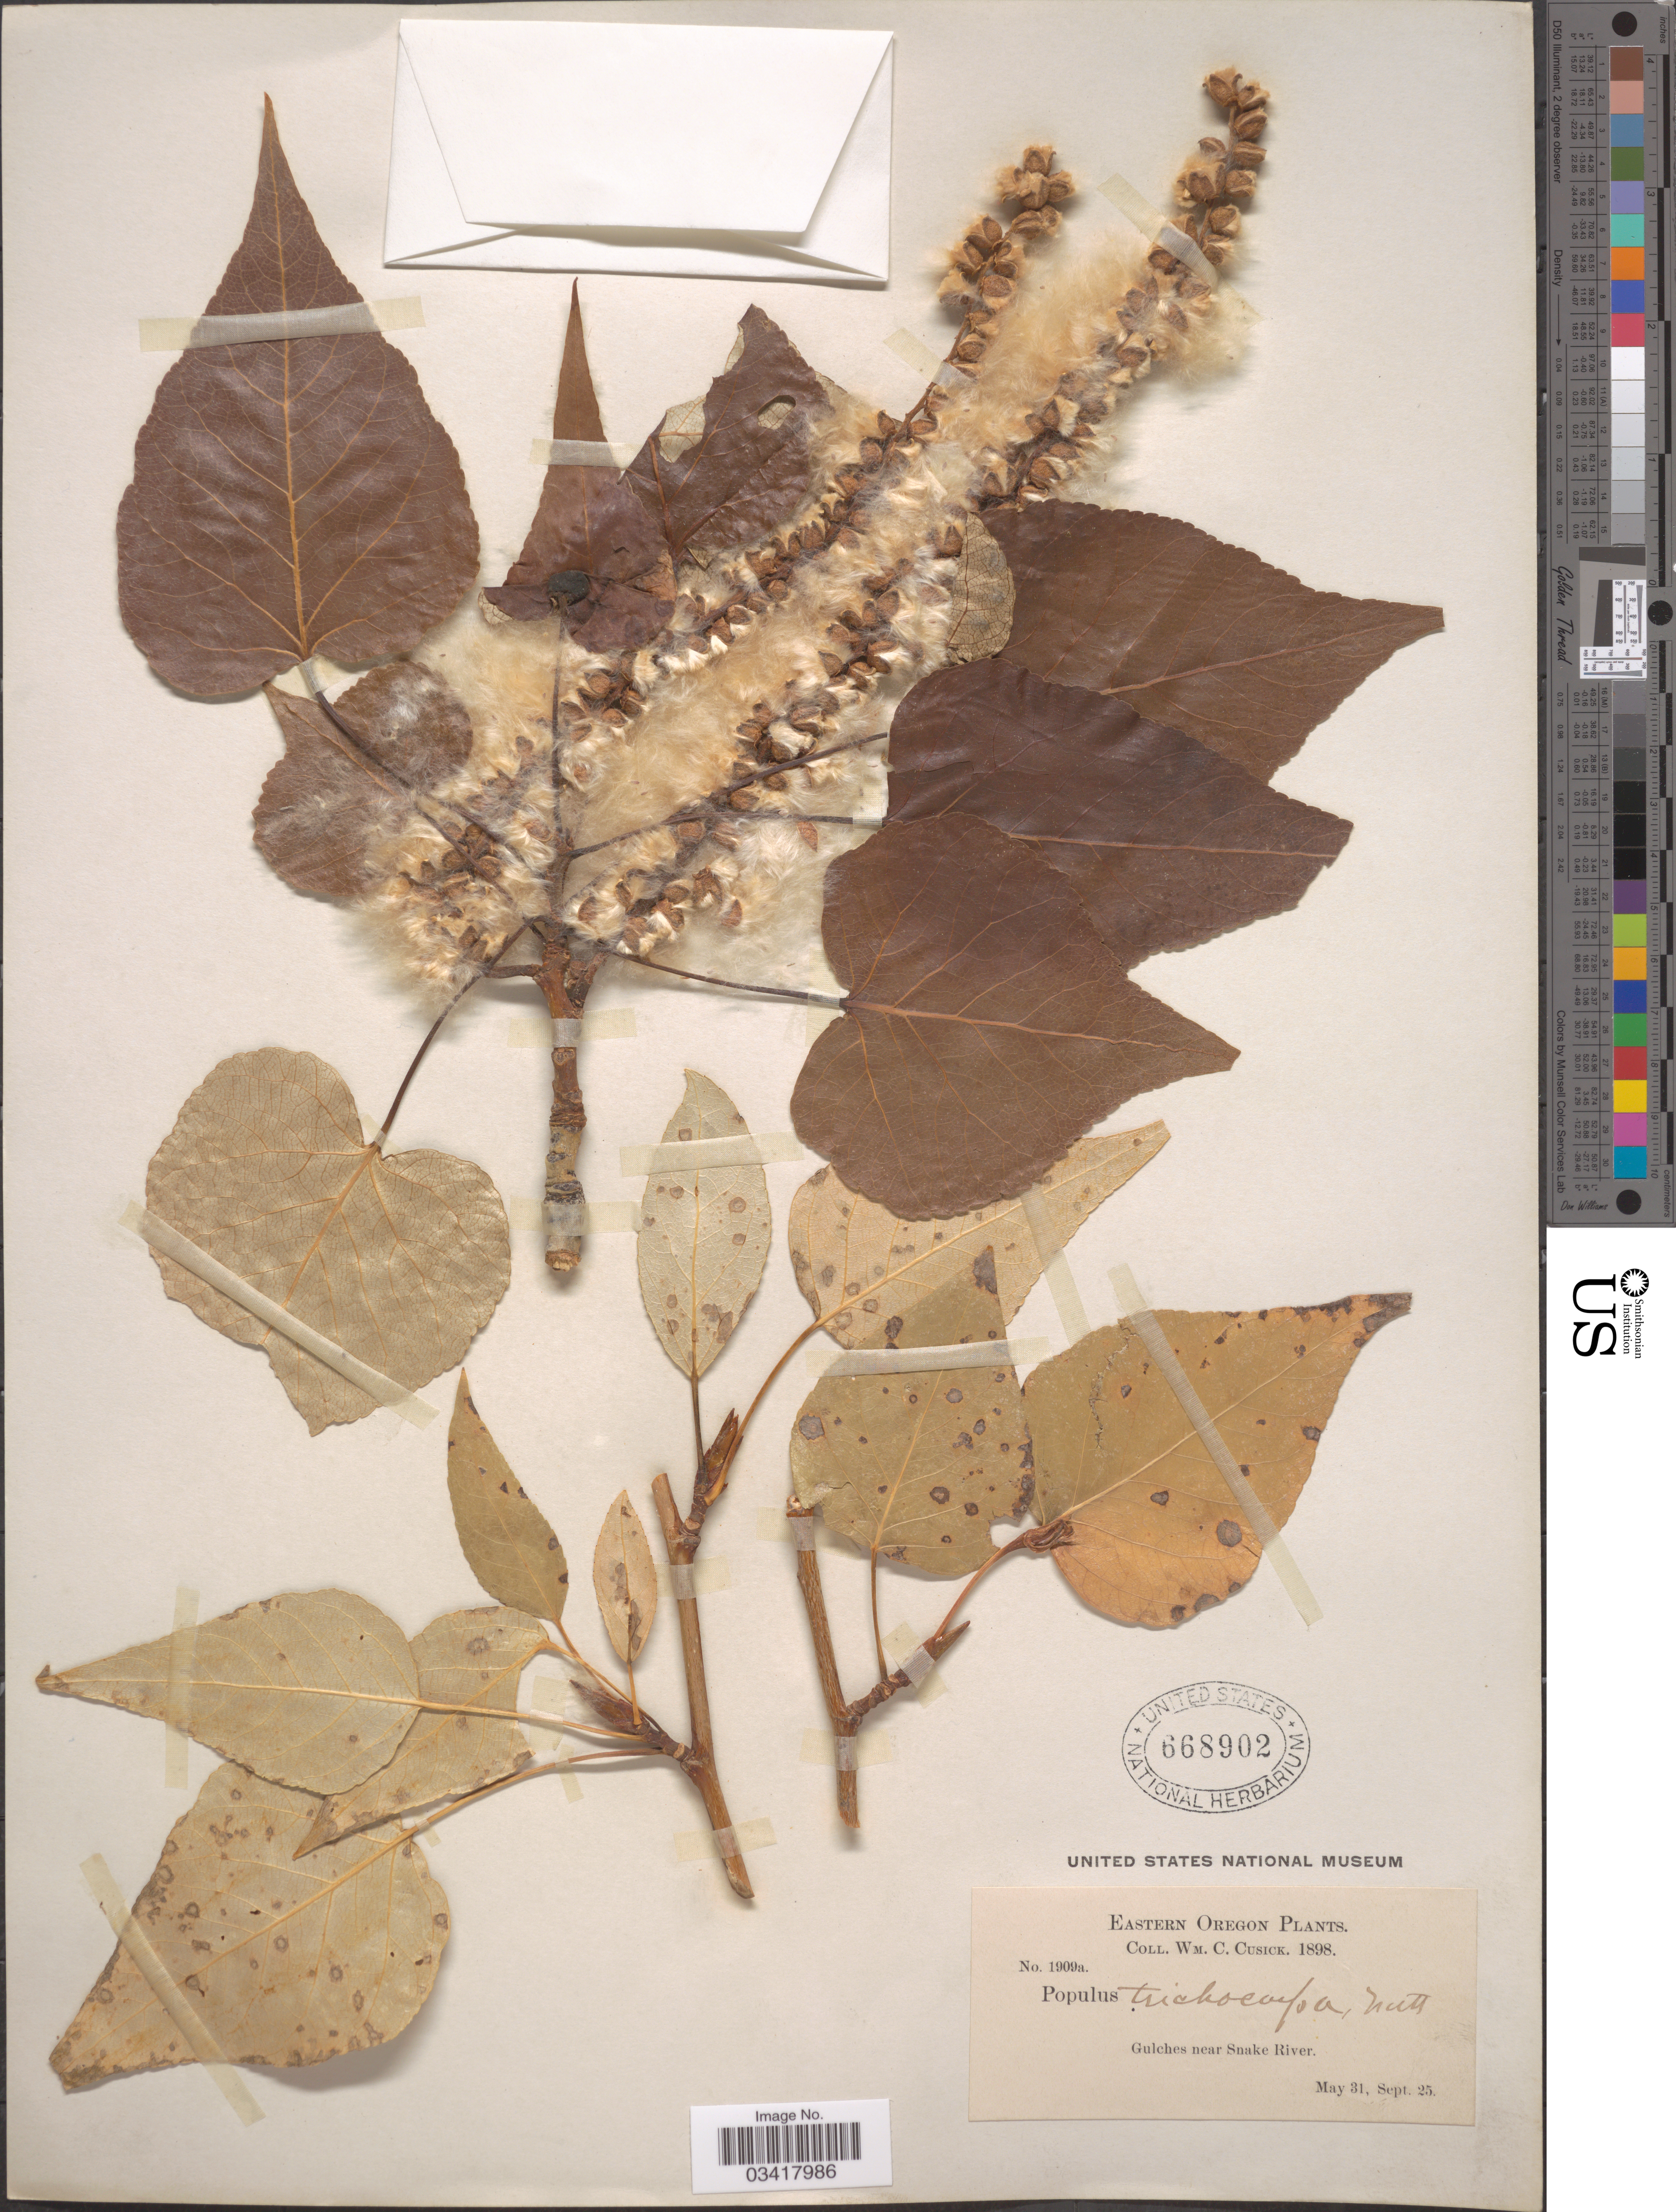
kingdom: Plantae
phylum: Tracheophyta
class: Magnoliopsida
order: Malpighiales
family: Salicaceae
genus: Populus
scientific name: Populus trichocarpa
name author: Torr. & A. Gray ex W. Hook.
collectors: W. C. Cusick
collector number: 1909a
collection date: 1898-05-31/1898-09-25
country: United States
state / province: Oregon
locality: Eastern Oregon. Gulches near Snake River.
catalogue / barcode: US 668902